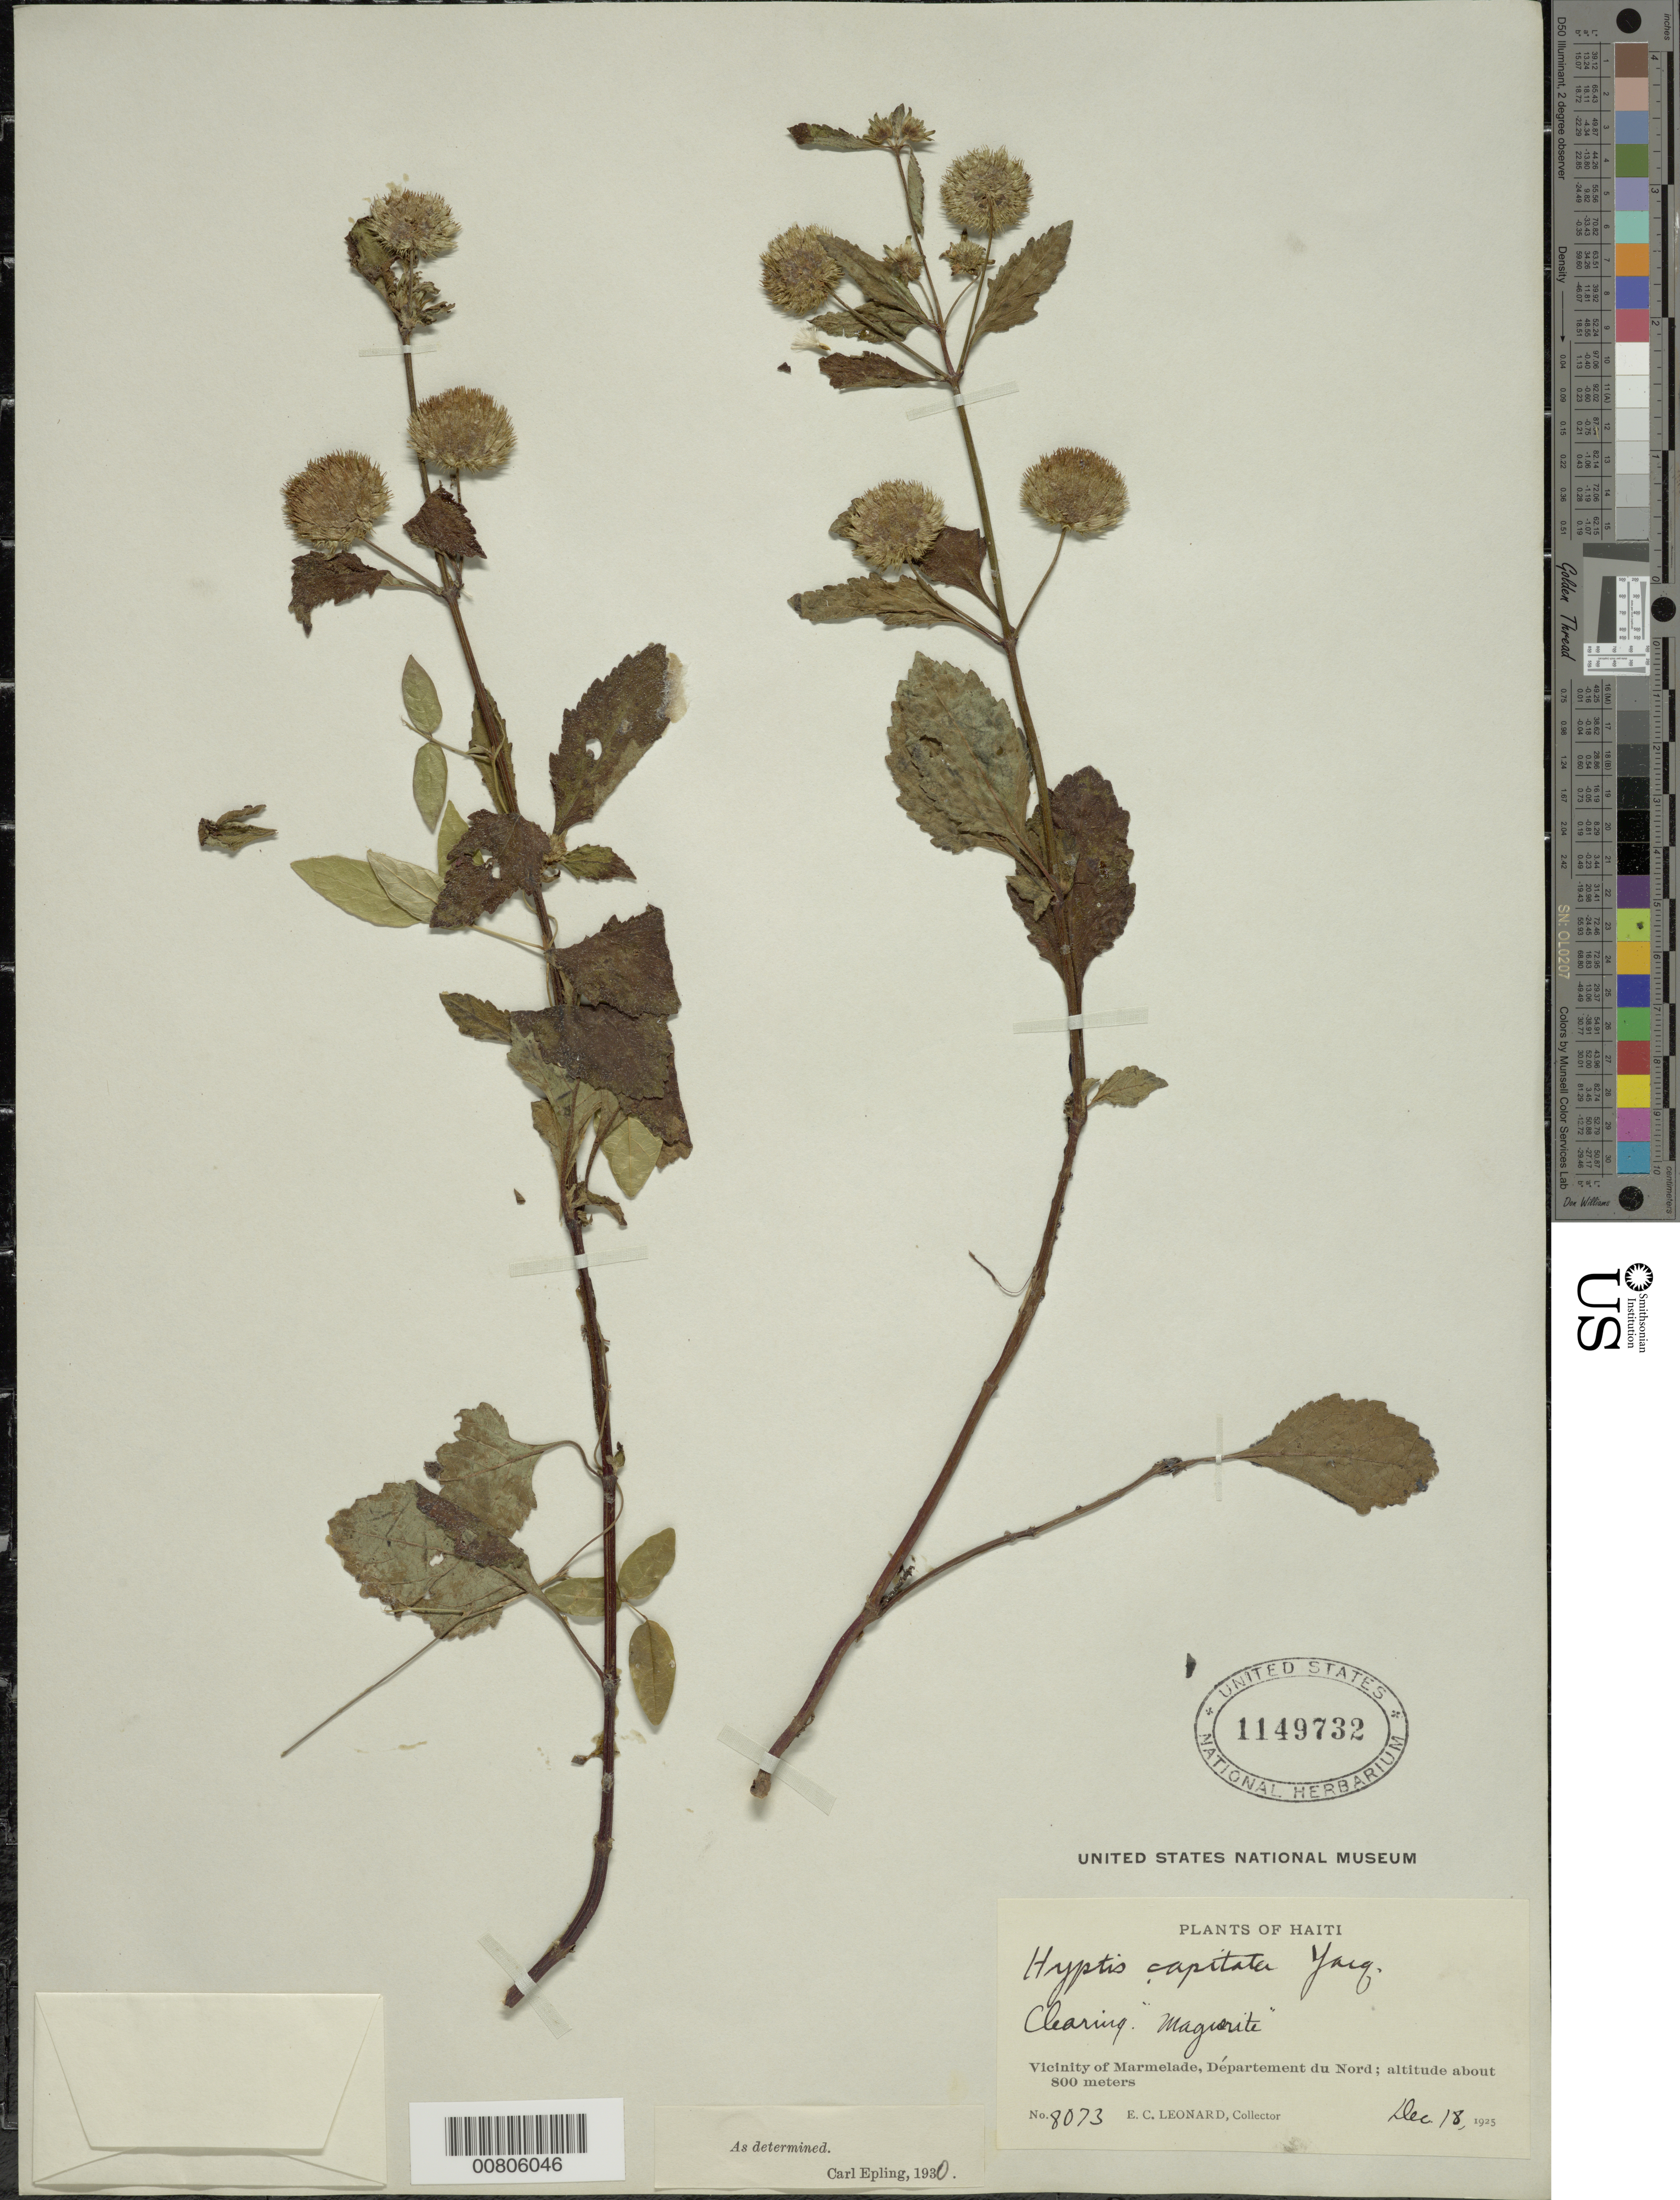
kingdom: Plantae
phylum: Tracheophyta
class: Magnoliopsida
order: Lamiales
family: Lamiaceae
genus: Hyptis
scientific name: Hyptis capitata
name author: Jacq.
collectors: E. C. Leonard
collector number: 8073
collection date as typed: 18 Dec 1925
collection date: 1925-12-18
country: Haiti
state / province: Nord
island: Hispaniola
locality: Vicinity of Marmelade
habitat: Clearing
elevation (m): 800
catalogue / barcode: US 1149732